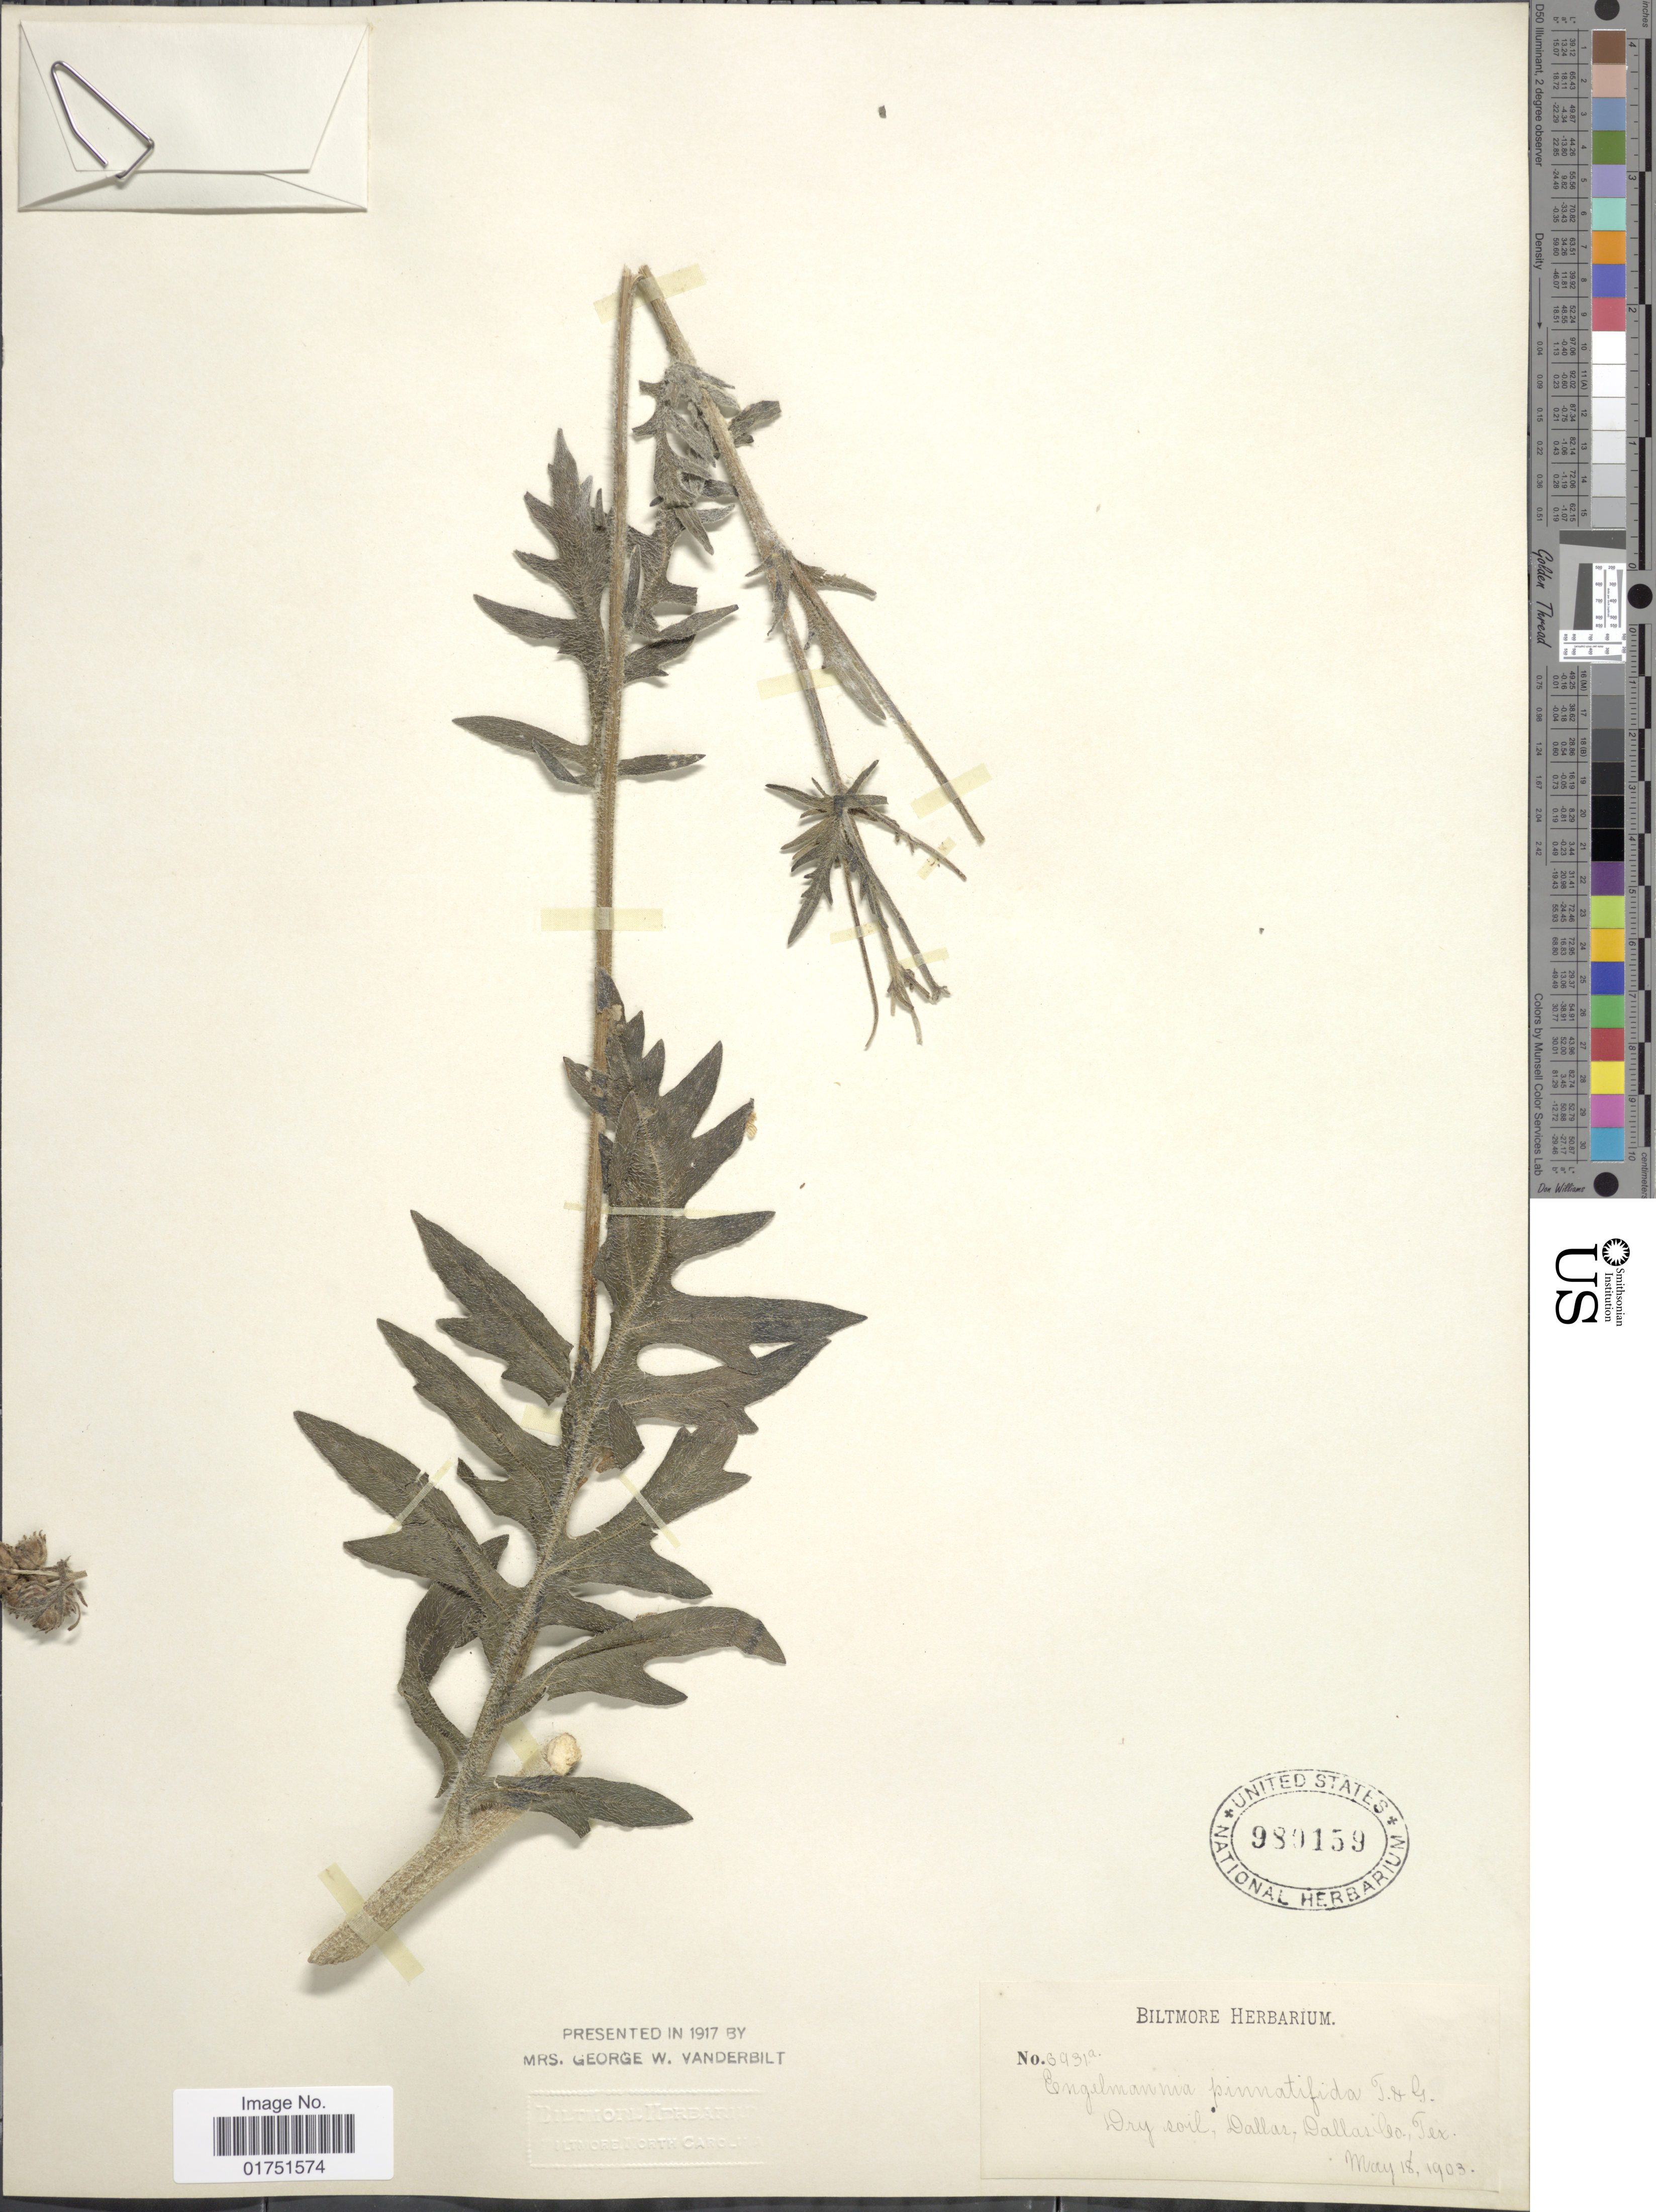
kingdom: Plantae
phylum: Tracheophyta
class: Magnoliopsida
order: Asterales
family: Asteraceae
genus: Engelmannia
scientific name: Engelmannia pinnatifida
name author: Torr. & A. Gray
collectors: ex herb. Biltmore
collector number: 6931a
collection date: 1903-05-18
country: United States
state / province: Texas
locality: Dry soil, Dallas, Dallas Co., Texas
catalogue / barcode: US 980159